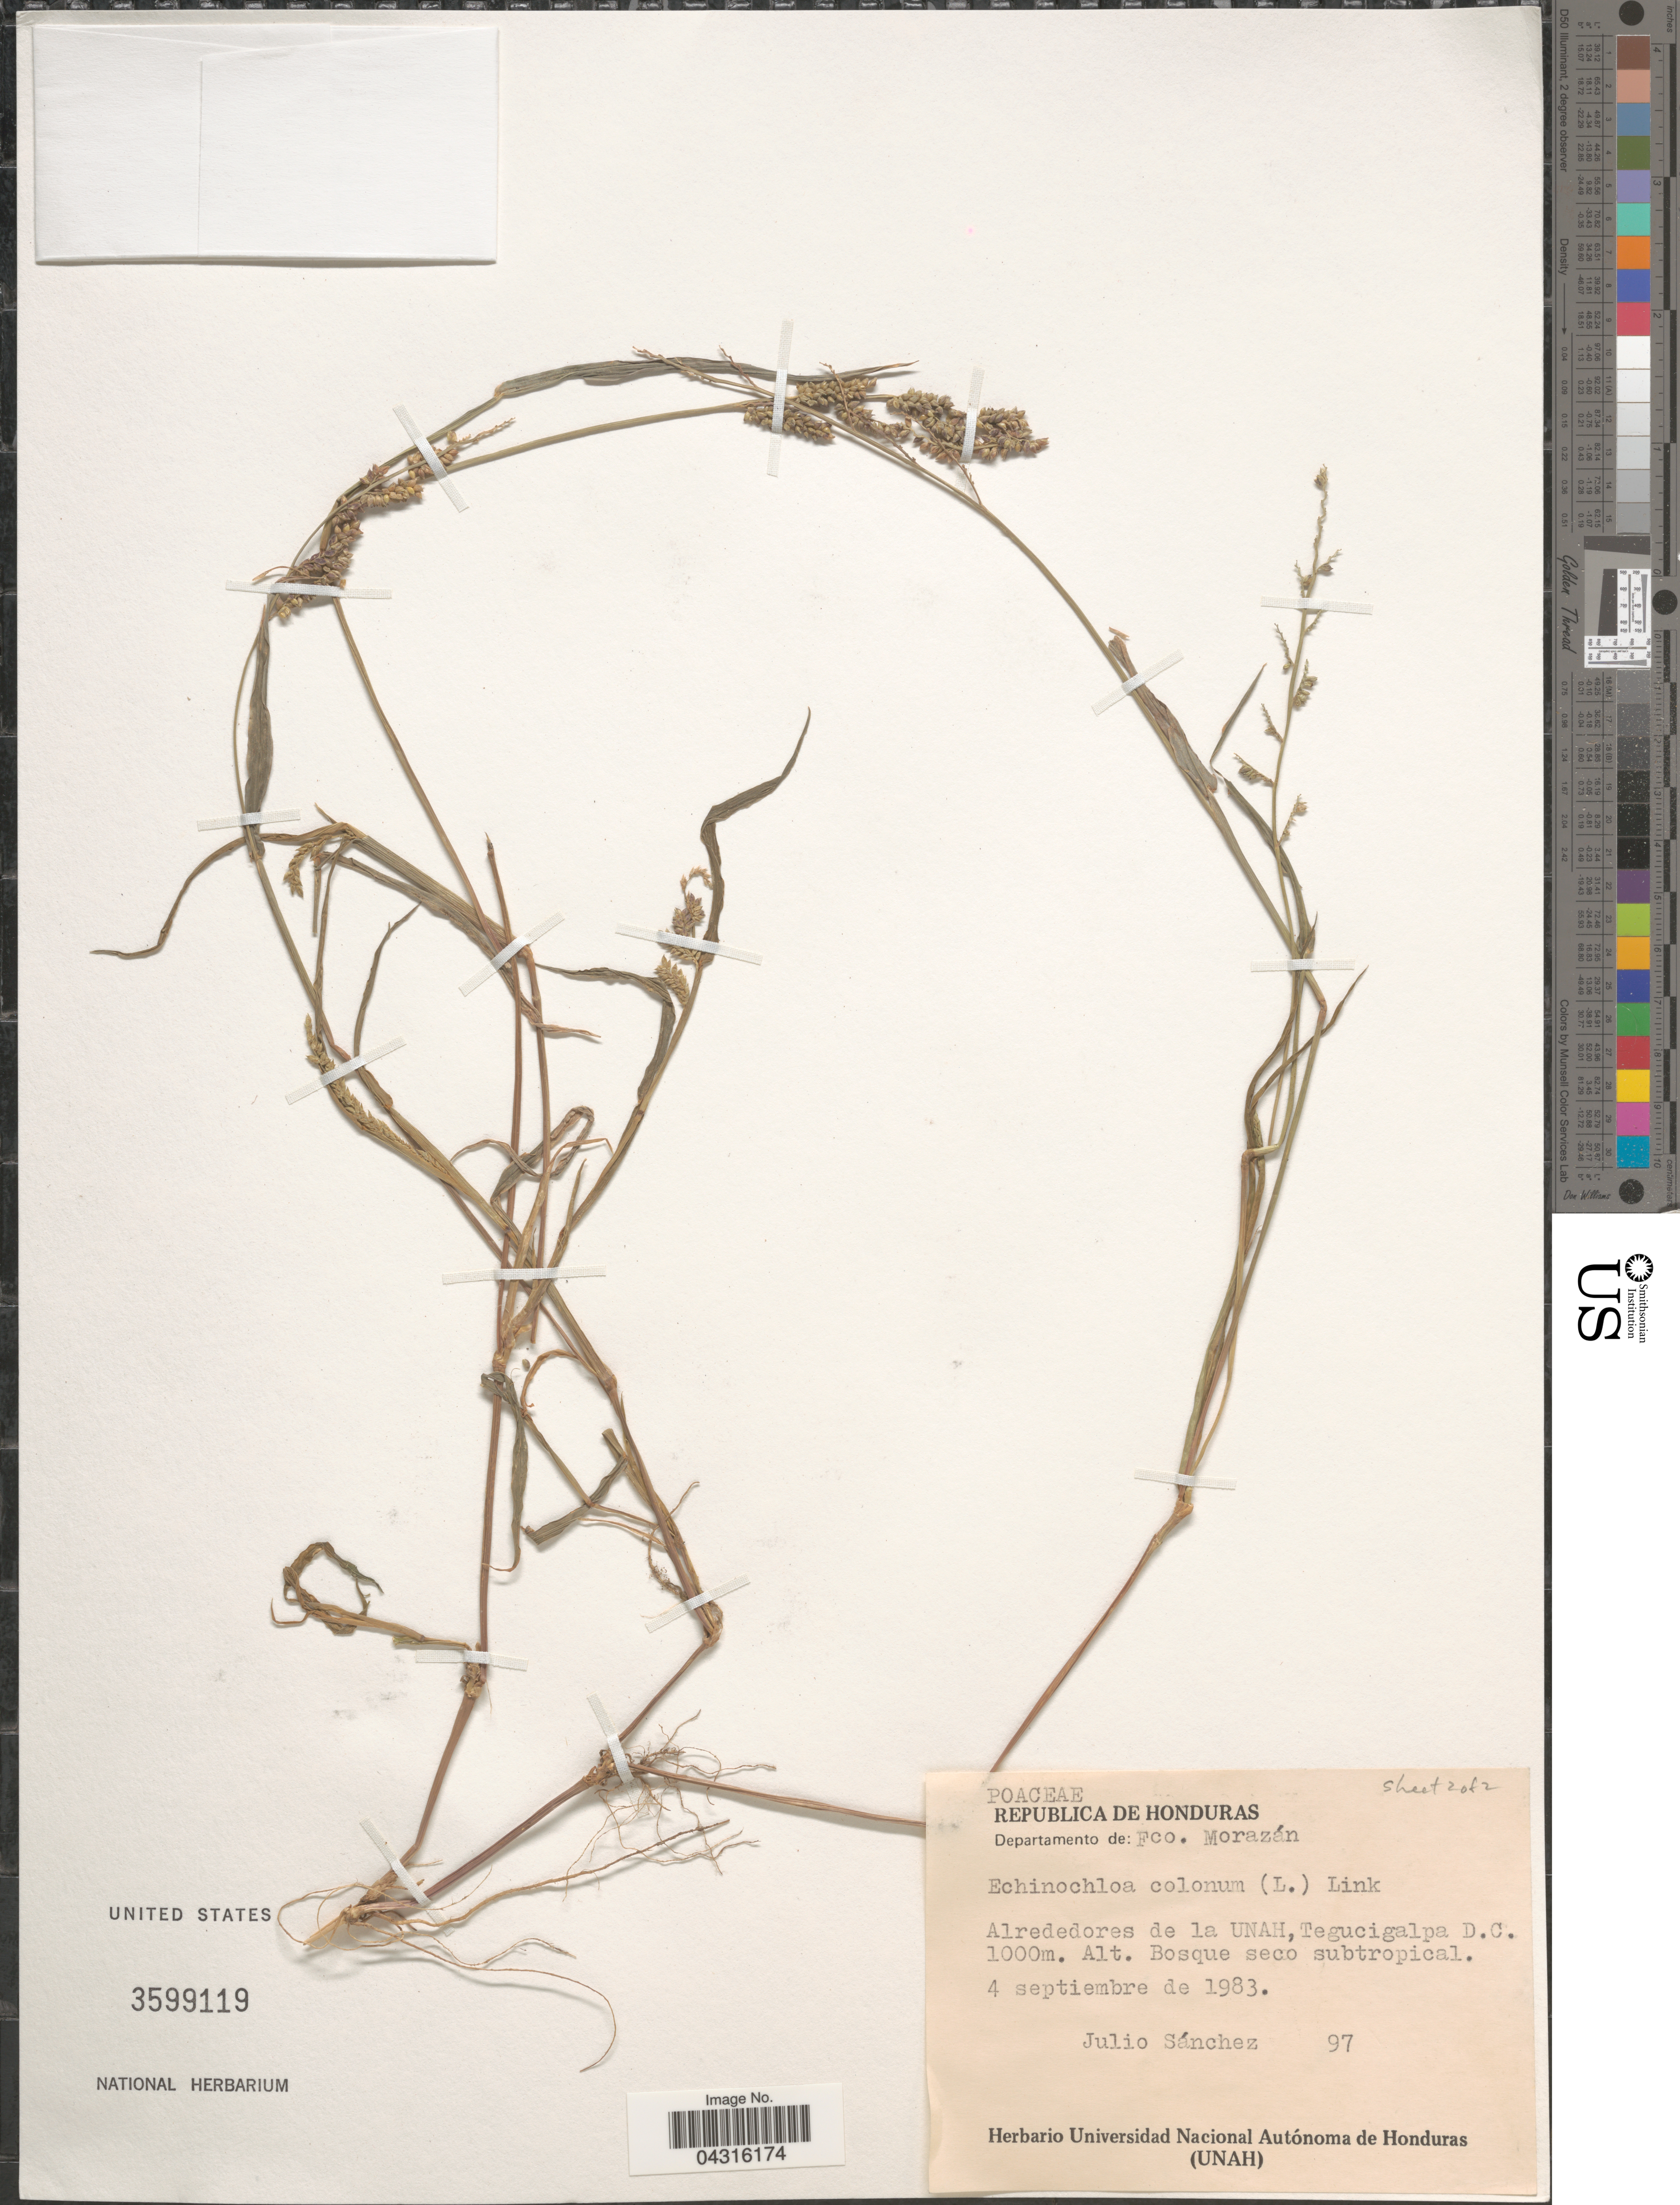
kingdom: Plantae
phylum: Tracheophyta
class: Liliopsida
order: Poales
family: Poaceae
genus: Echinochloa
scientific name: Echinochloa colona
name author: (L.) Link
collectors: J. Sánchez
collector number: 97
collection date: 1983-09-04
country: Honduras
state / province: Fco. Morazán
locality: Departamento de: Fco. Morazán. Alrededores de la UNAH, Tegucigalpa D. C.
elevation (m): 1000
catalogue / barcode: US 3599119